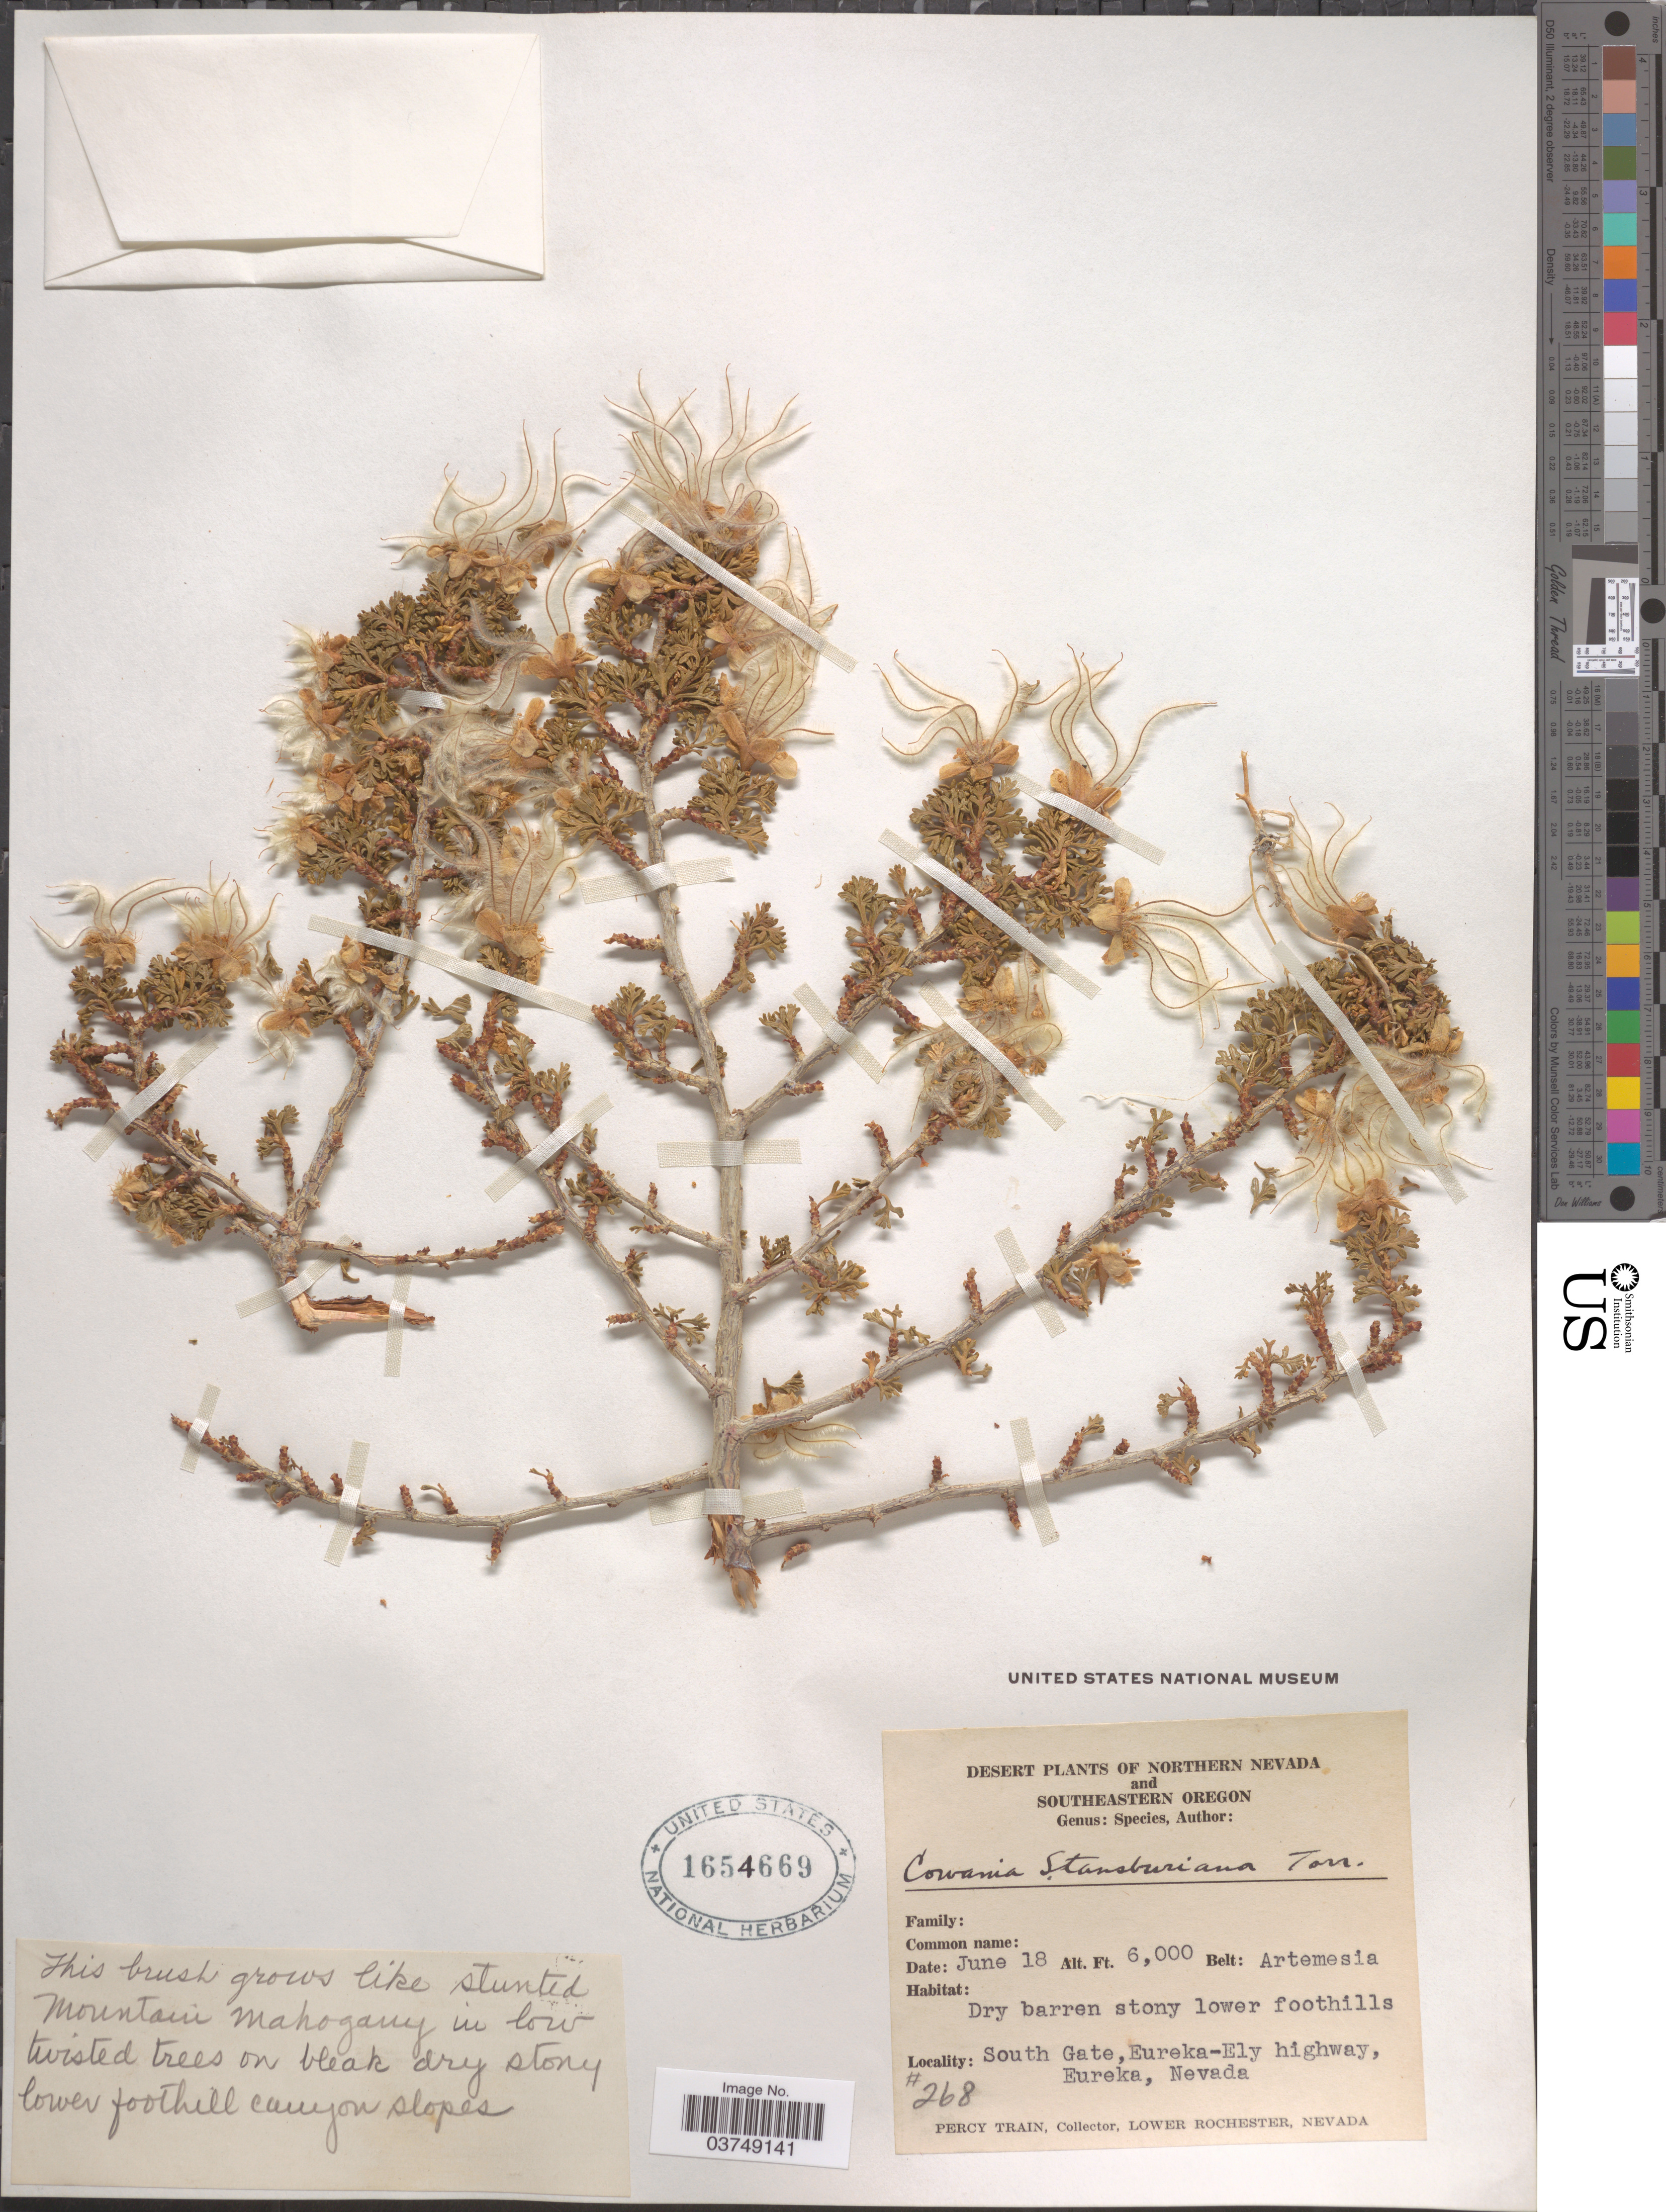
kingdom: Plantae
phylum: Tracheophyta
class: Magnoliopsida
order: Rosales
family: Rosaceae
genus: Purshia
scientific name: Purshia stansburyana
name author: (Torr.) Henrickson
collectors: P. Train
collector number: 268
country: United States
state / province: Nevada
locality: Northern Nevada. South Gate, Eureka-Ely highway, Eureka.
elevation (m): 1829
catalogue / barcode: US 1654669